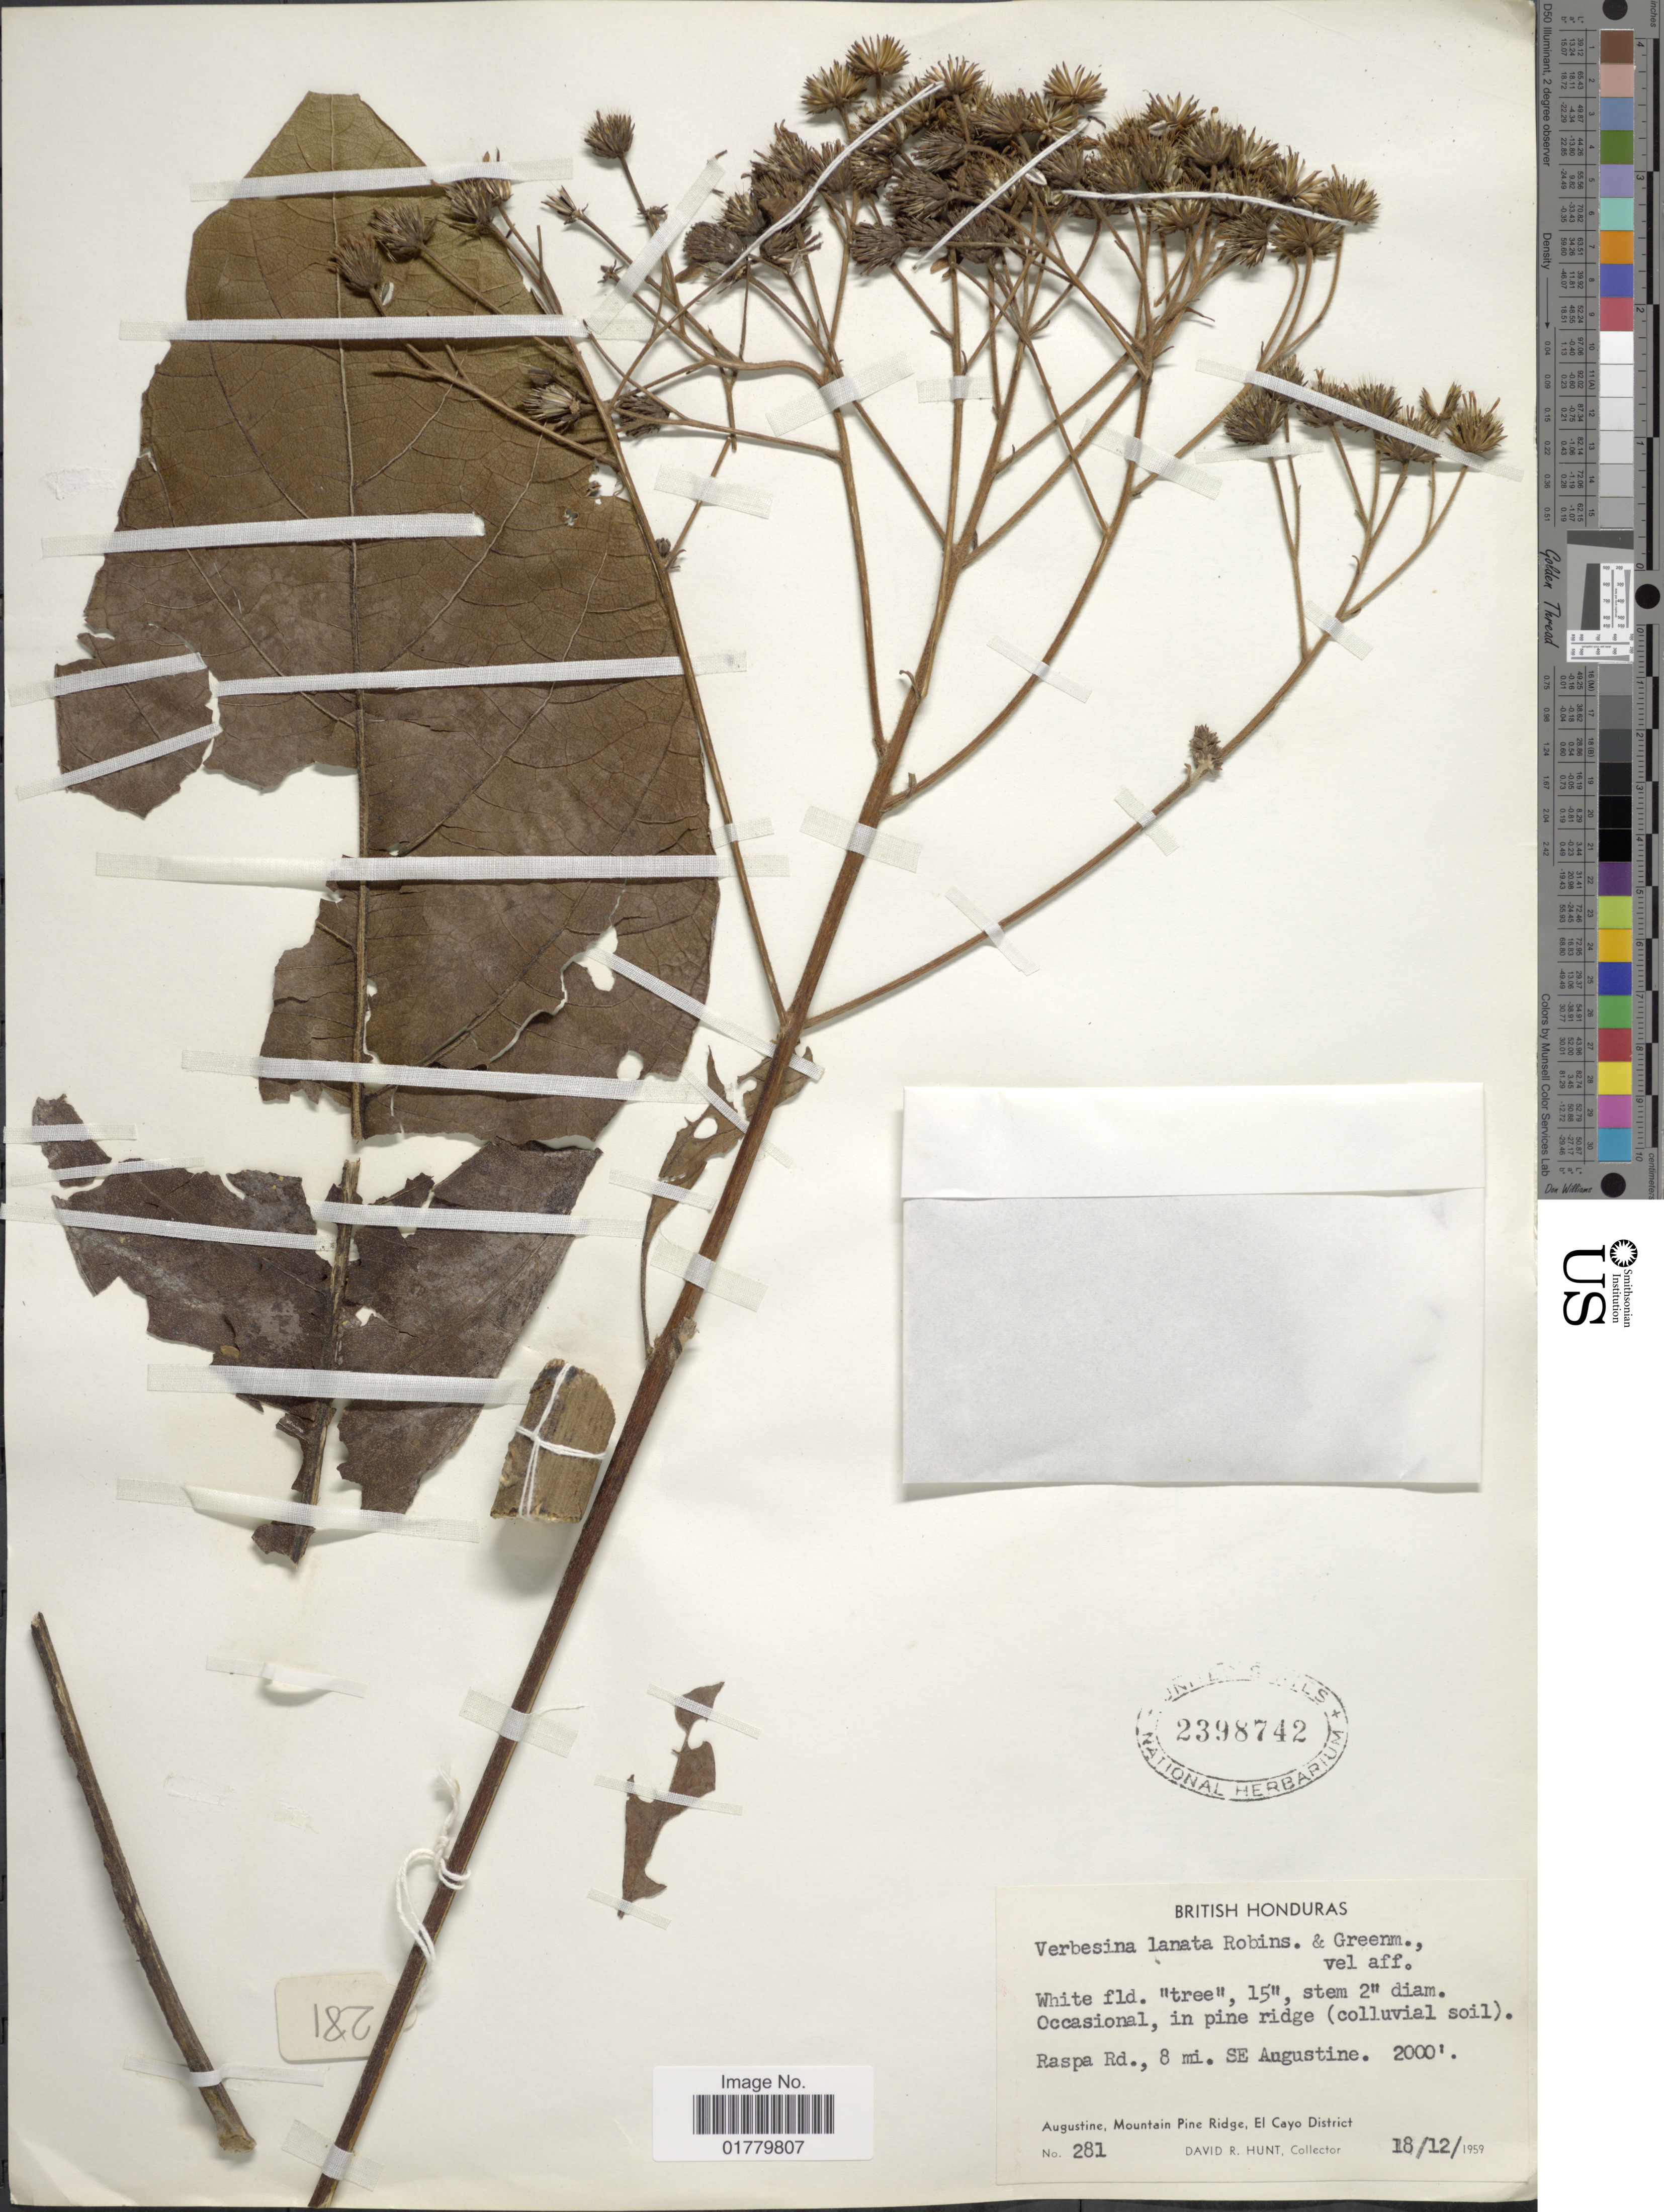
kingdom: Plantae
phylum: Tracheophyta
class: Magnoliopsida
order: Asterales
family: Asteraceae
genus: Verbesina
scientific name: Verbesina lanata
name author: B.L. Rob. & Greenm.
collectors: D. R. Hunt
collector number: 281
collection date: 1959-12-18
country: Belize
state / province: Cayo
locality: British Honduras. Raspa Rd., 8 mi. SE Angustine. Augustine, Mountain Pine Ridge, El Cayo District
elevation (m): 610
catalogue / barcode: US 2398742